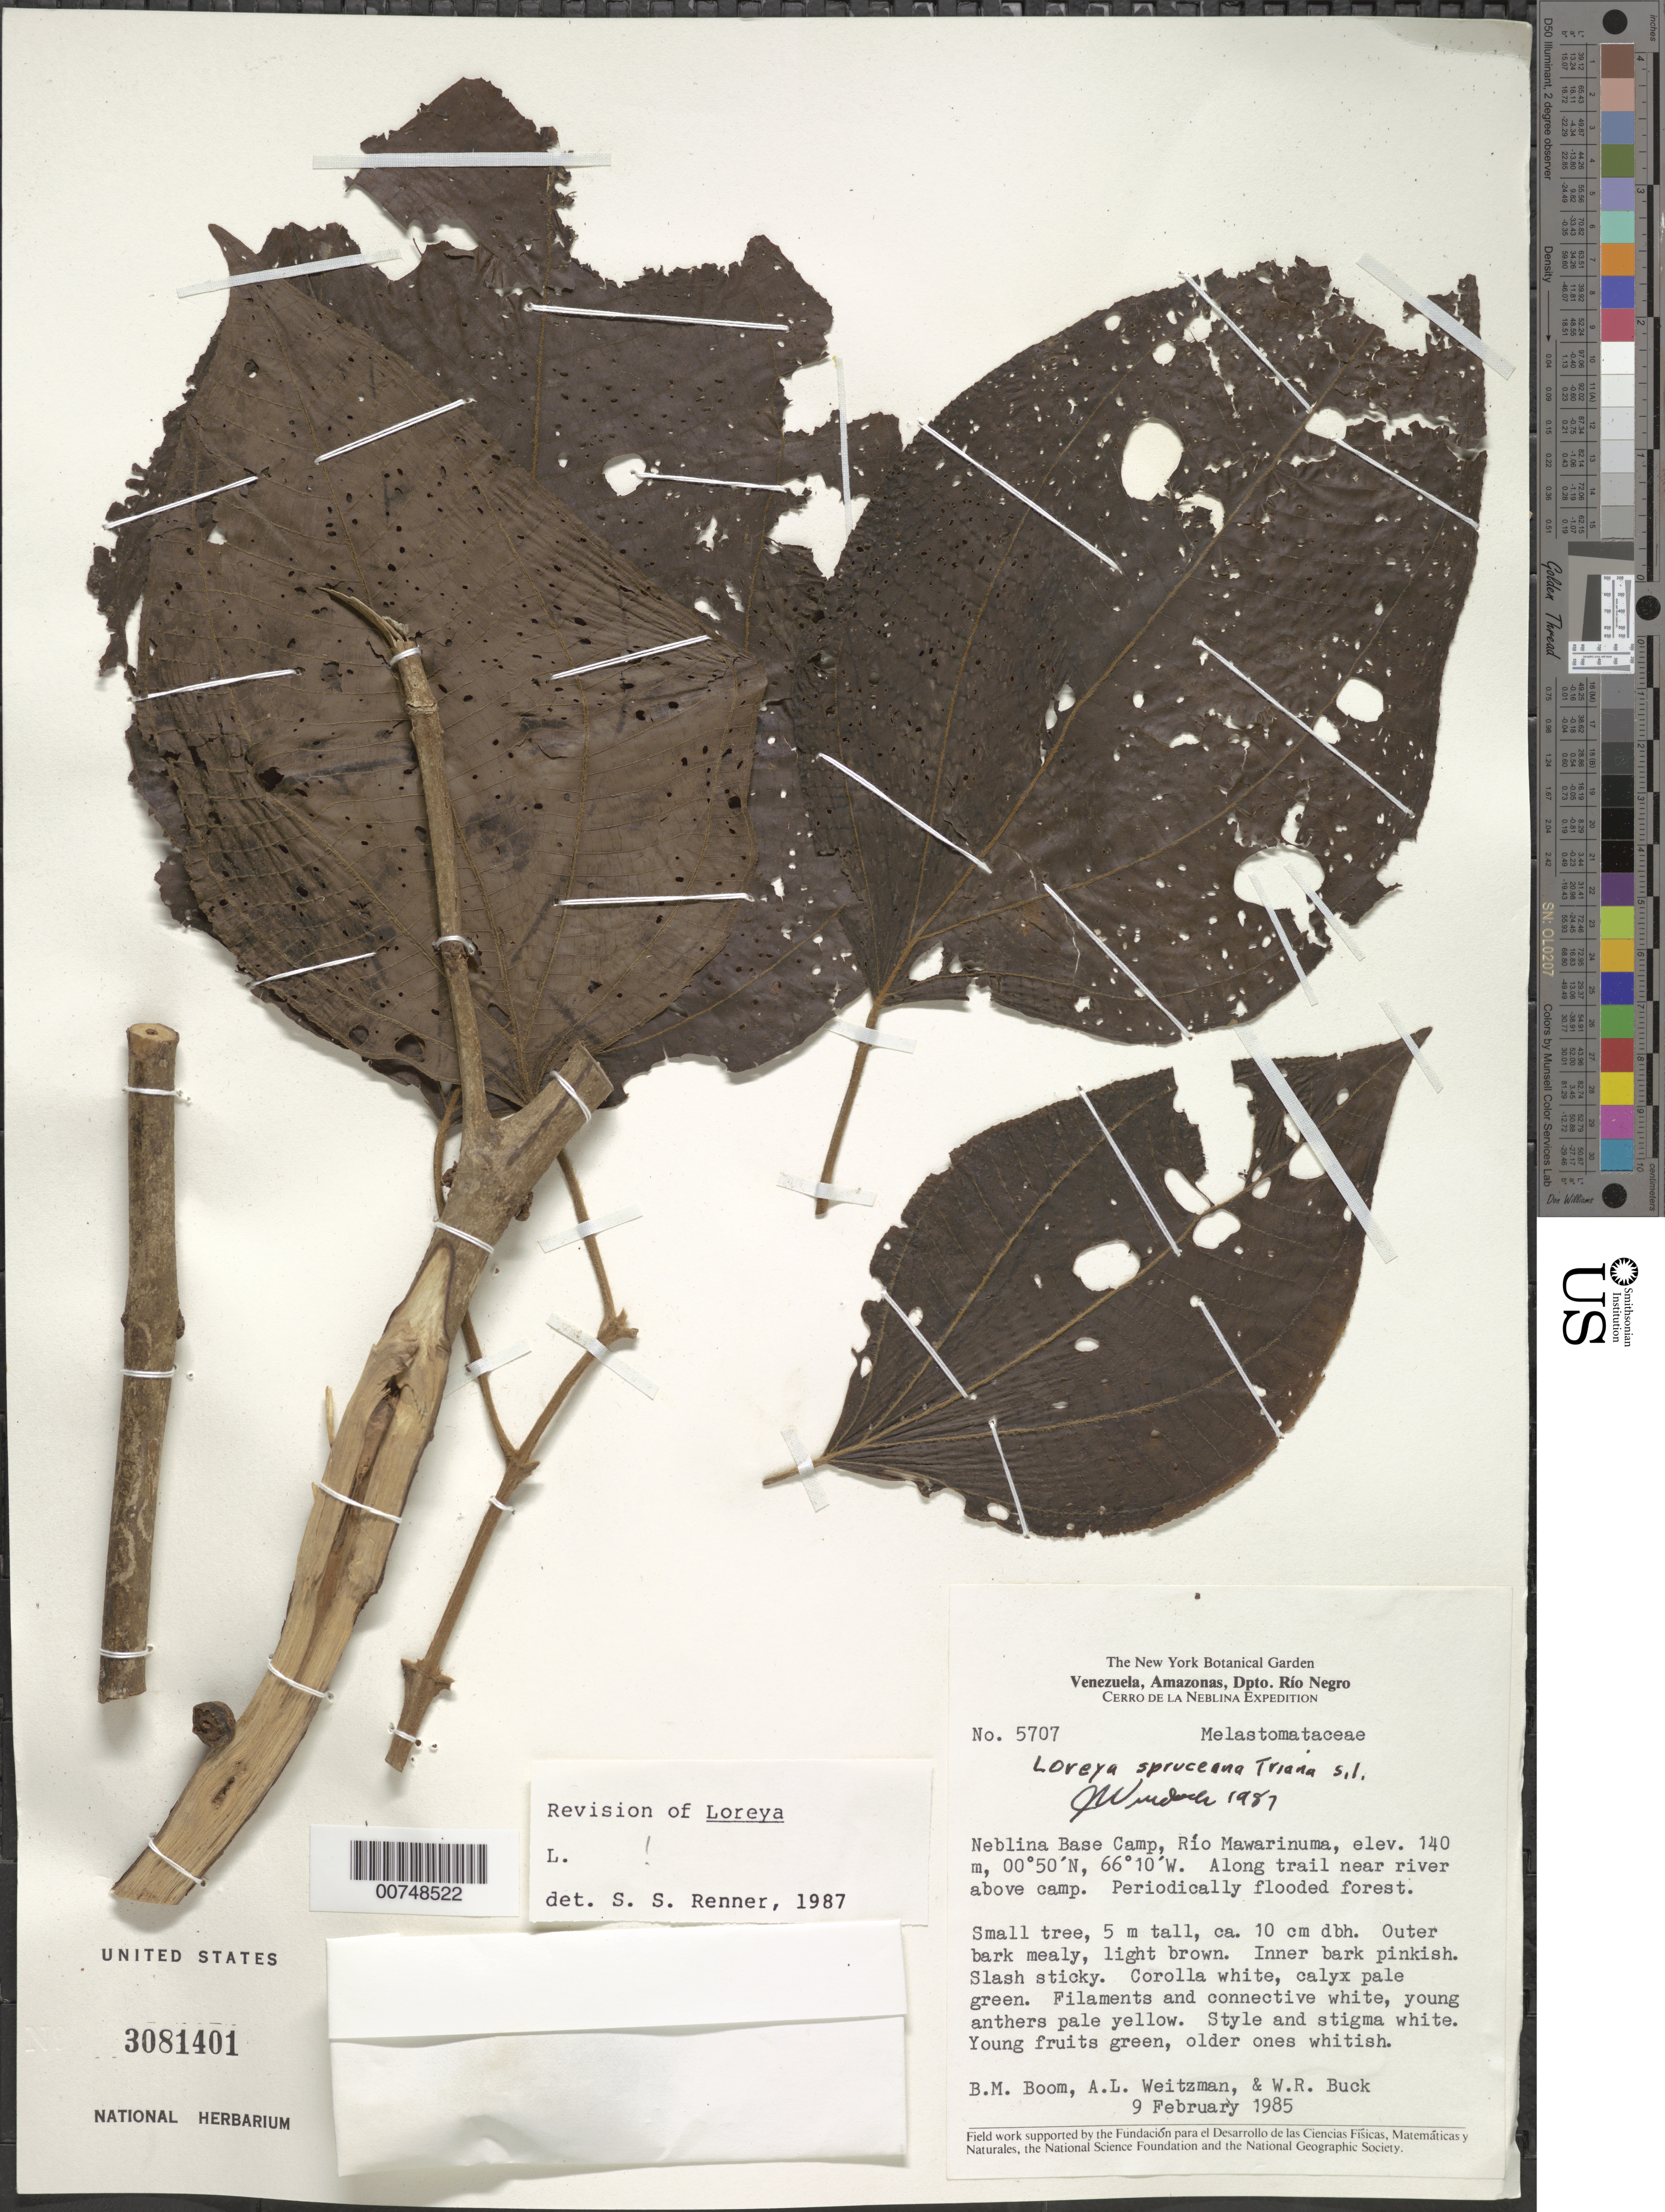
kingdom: Plantae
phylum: Tracheophyta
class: Magnoliopsida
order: Myrtales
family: Melastomataceae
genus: Bellucia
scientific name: Bellucia spruceana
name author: (Triana) J.F. Macbr.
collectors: B. M. Boom, A. L. Weitzman & W. R. Buck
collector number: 5707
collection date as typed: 9-Feb-85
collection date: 1985-02-09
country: Venezuela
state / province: Amazonas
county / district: Río Negro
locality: Cerro de la Neblina Base Camp, Río Mawarinuma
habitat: Along trail near river above camp, periodically flooded forest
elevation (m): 140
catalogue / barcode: US 3081401